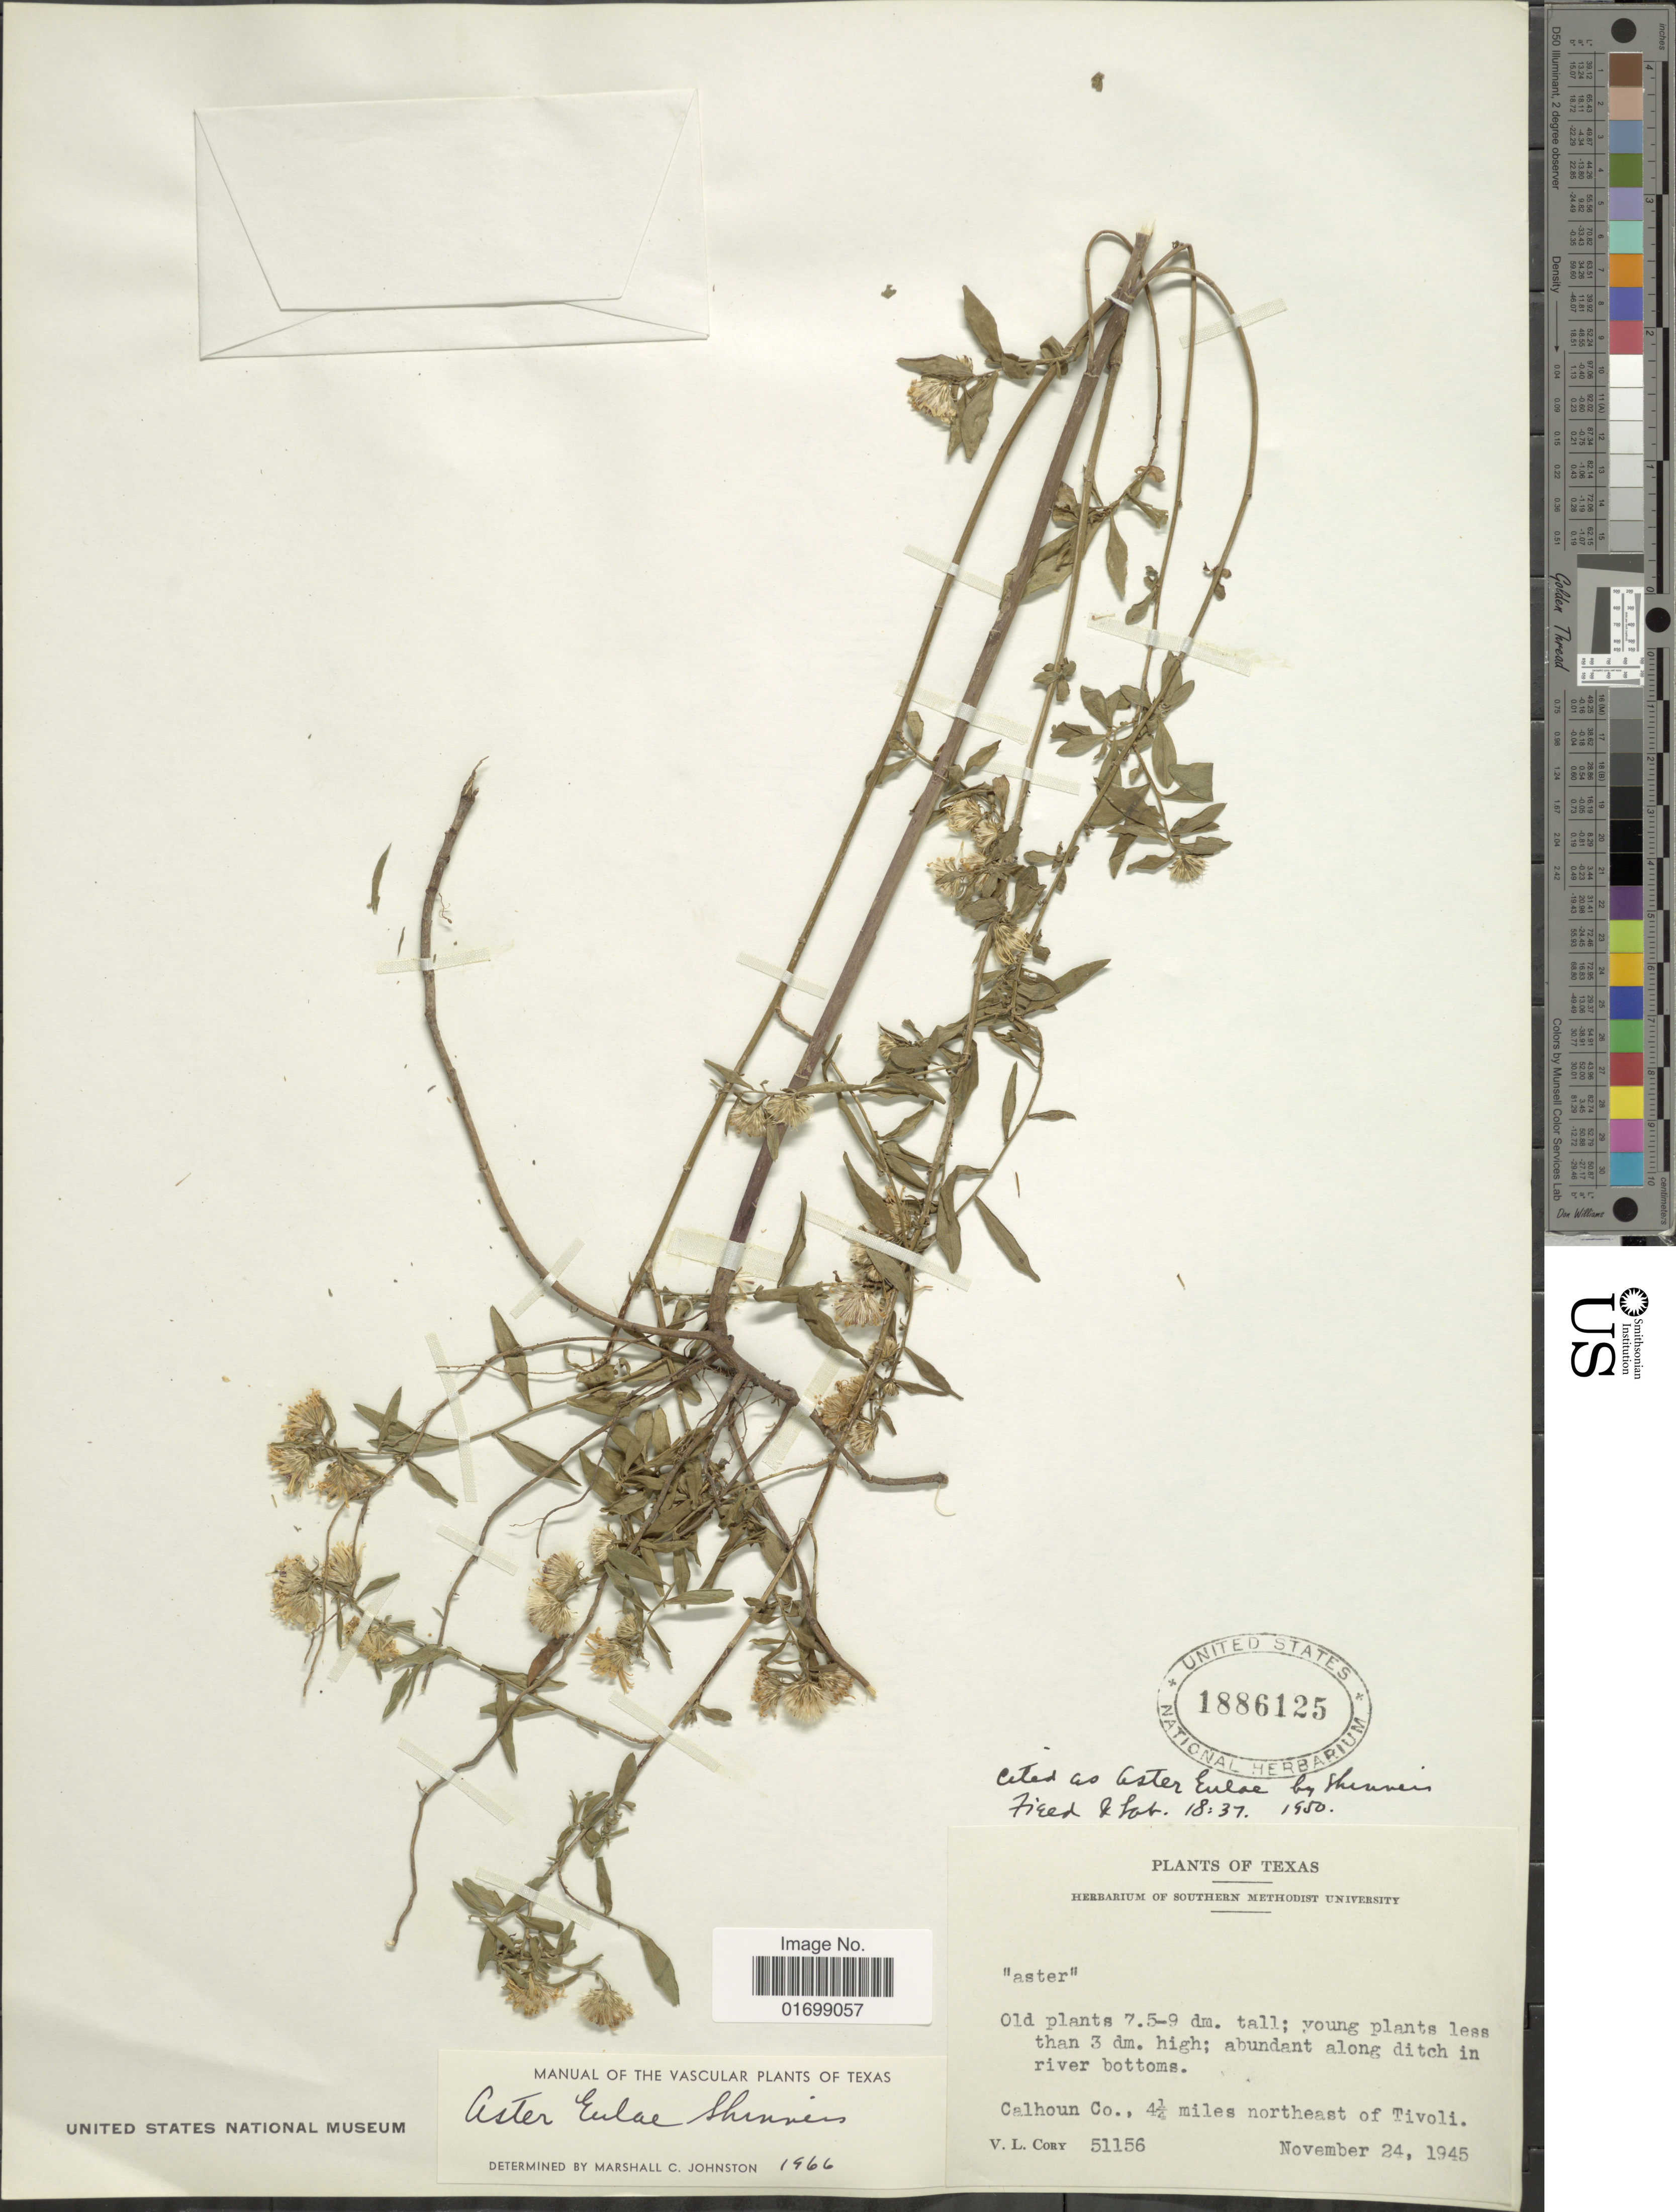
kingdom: Plantae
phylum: Tracheophyta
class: Magnoliopsida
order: Asterales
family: Asteraceae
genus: Symphyotrichum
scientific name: Symphyotrichum eulae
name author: (Shinners) G.L. Nesom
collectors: V. Cory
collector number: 51156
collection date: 1945-11-24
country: United States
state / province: Texas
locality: Calhoun Co., 4 1/2 miles northeast of Tivoli, abundant along ditch in river bottoms.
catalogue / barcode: US 1886125